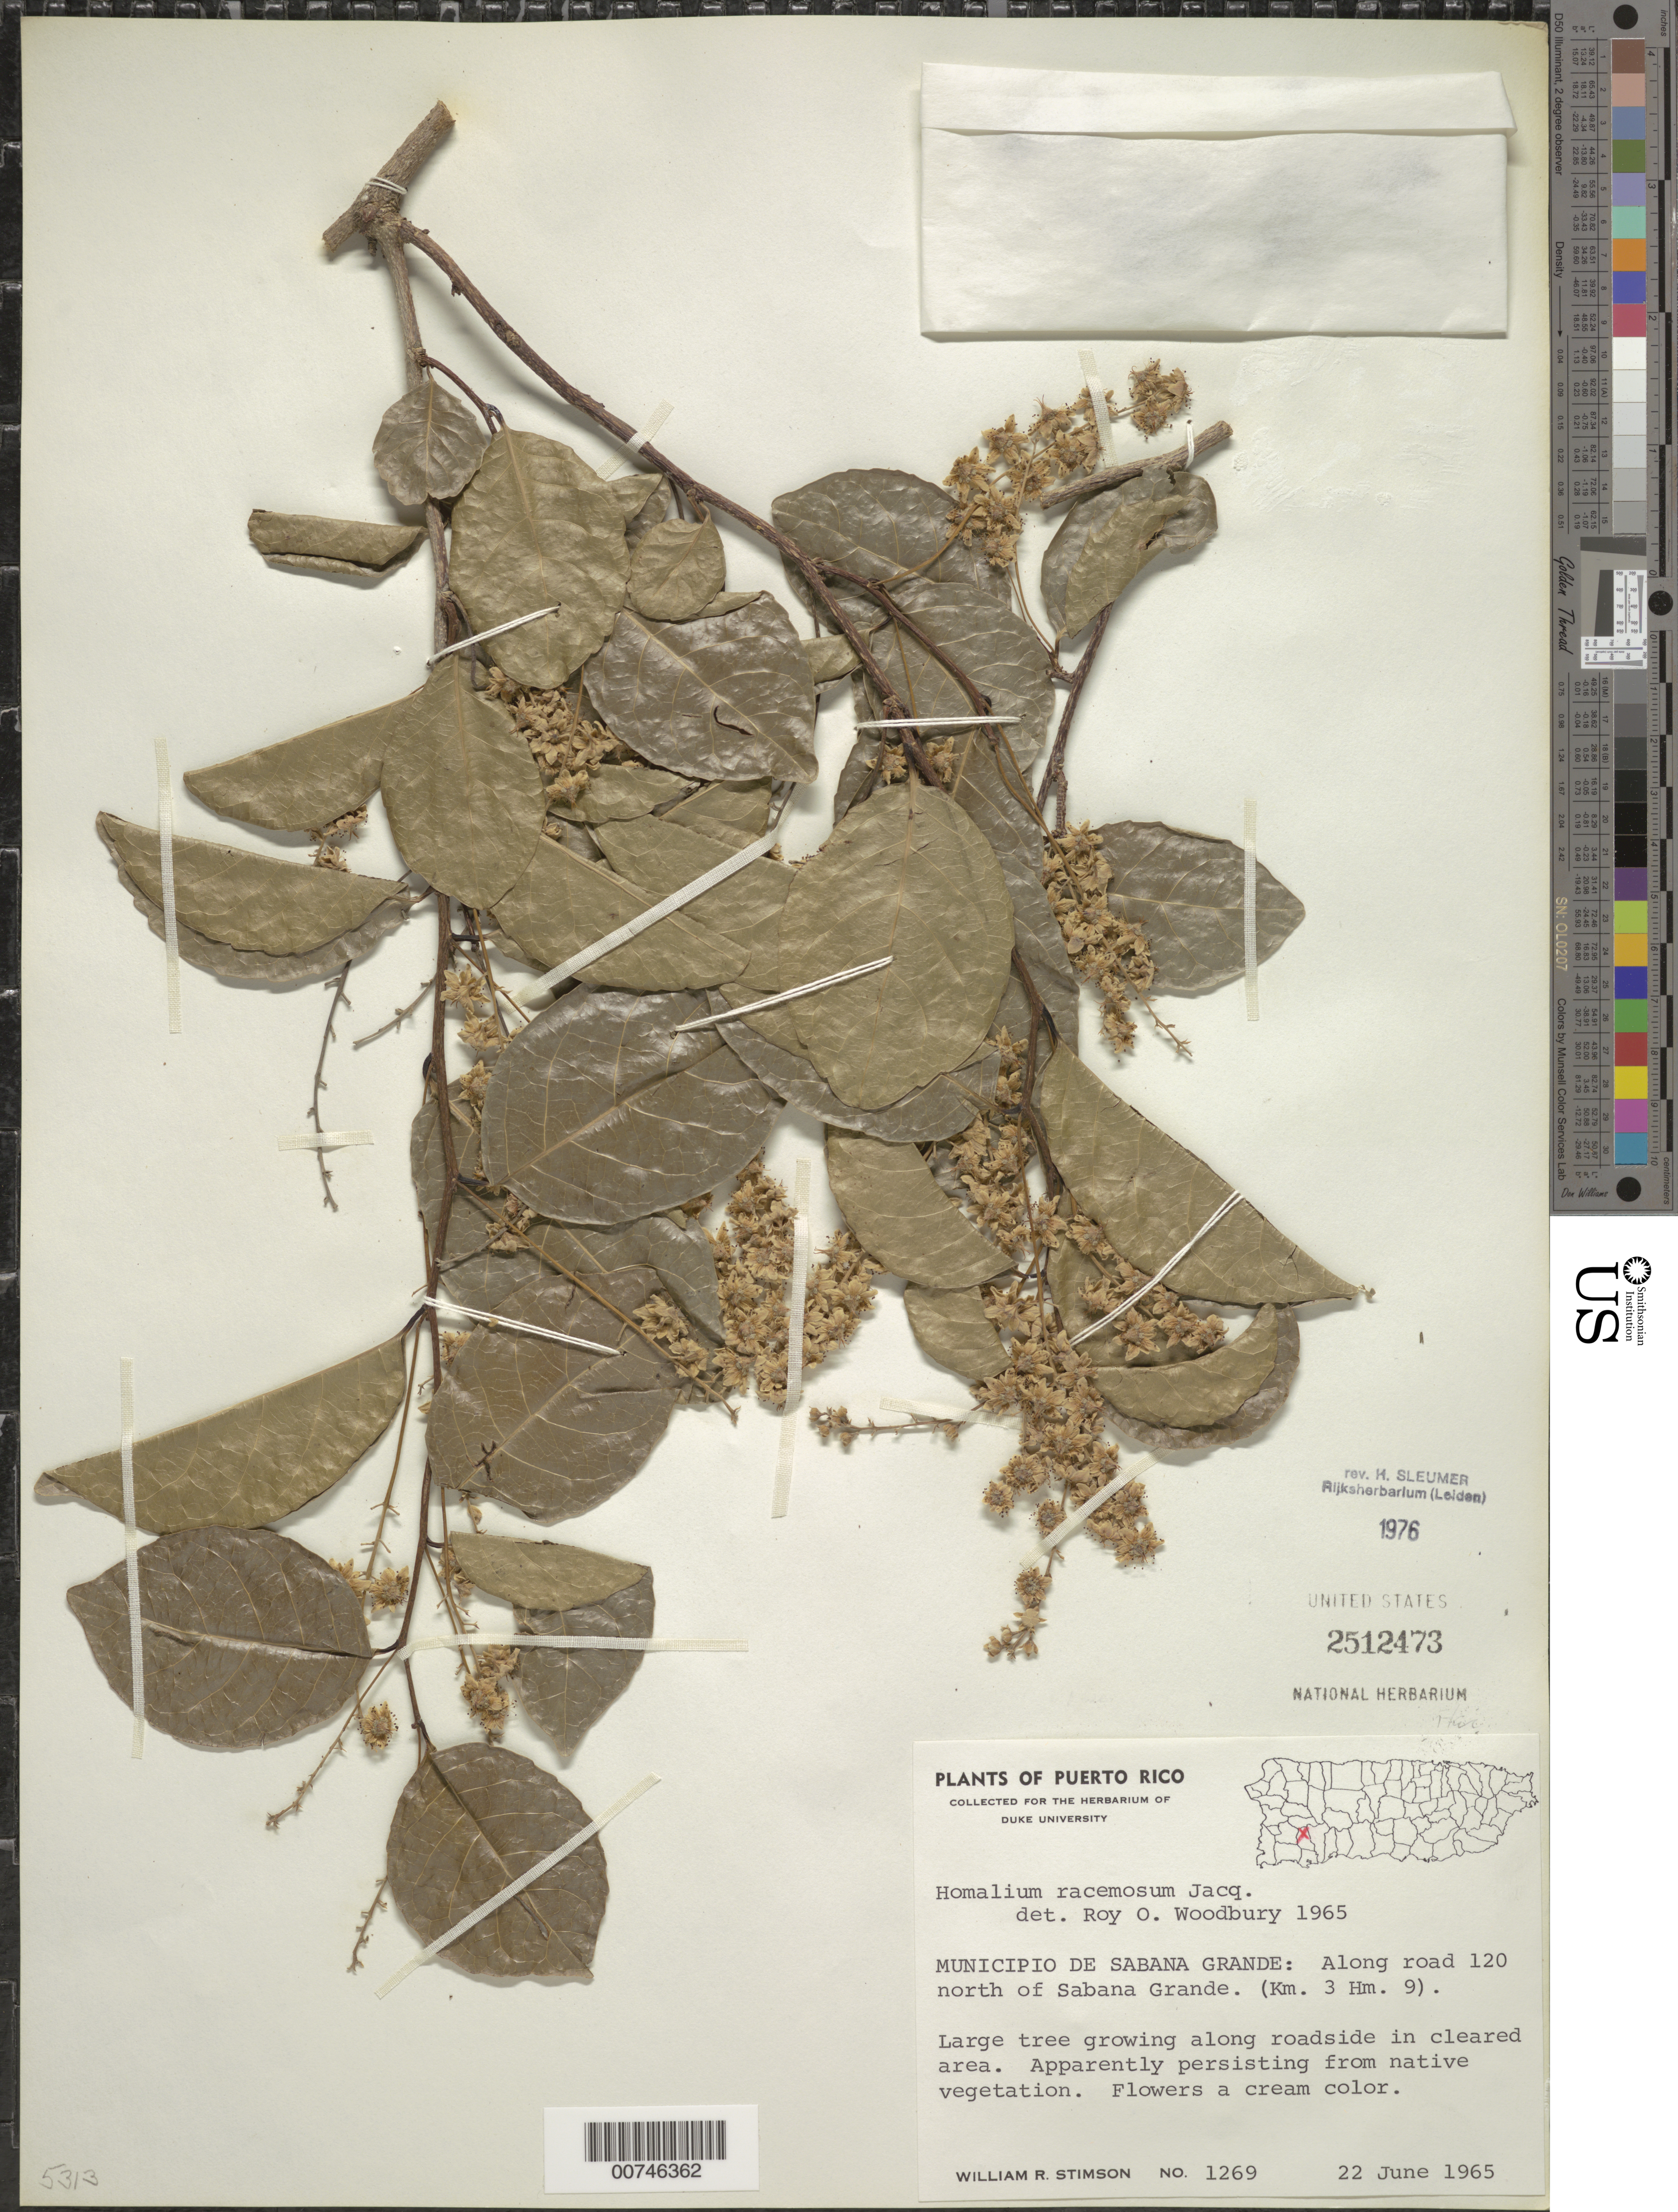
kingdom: Plantae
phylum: Tracheophyta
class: Magnoliopsida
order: Malpighiales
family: Salicaceae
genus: Homalium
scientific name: Homalium racemosum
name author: Jacq.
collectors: W. R. Stimson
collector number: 1269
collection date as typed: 22 Jun 1965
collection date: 1965-06-22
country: Puerto Rico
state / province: Sabana Grande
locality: Mun. Sabana Grande: Along road 120 north of Sabana Grande ( km 3 Hm. 9)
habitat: Growing along roadside in cleared area. Apparently persisting from native vegetation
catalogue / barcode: US 2512473